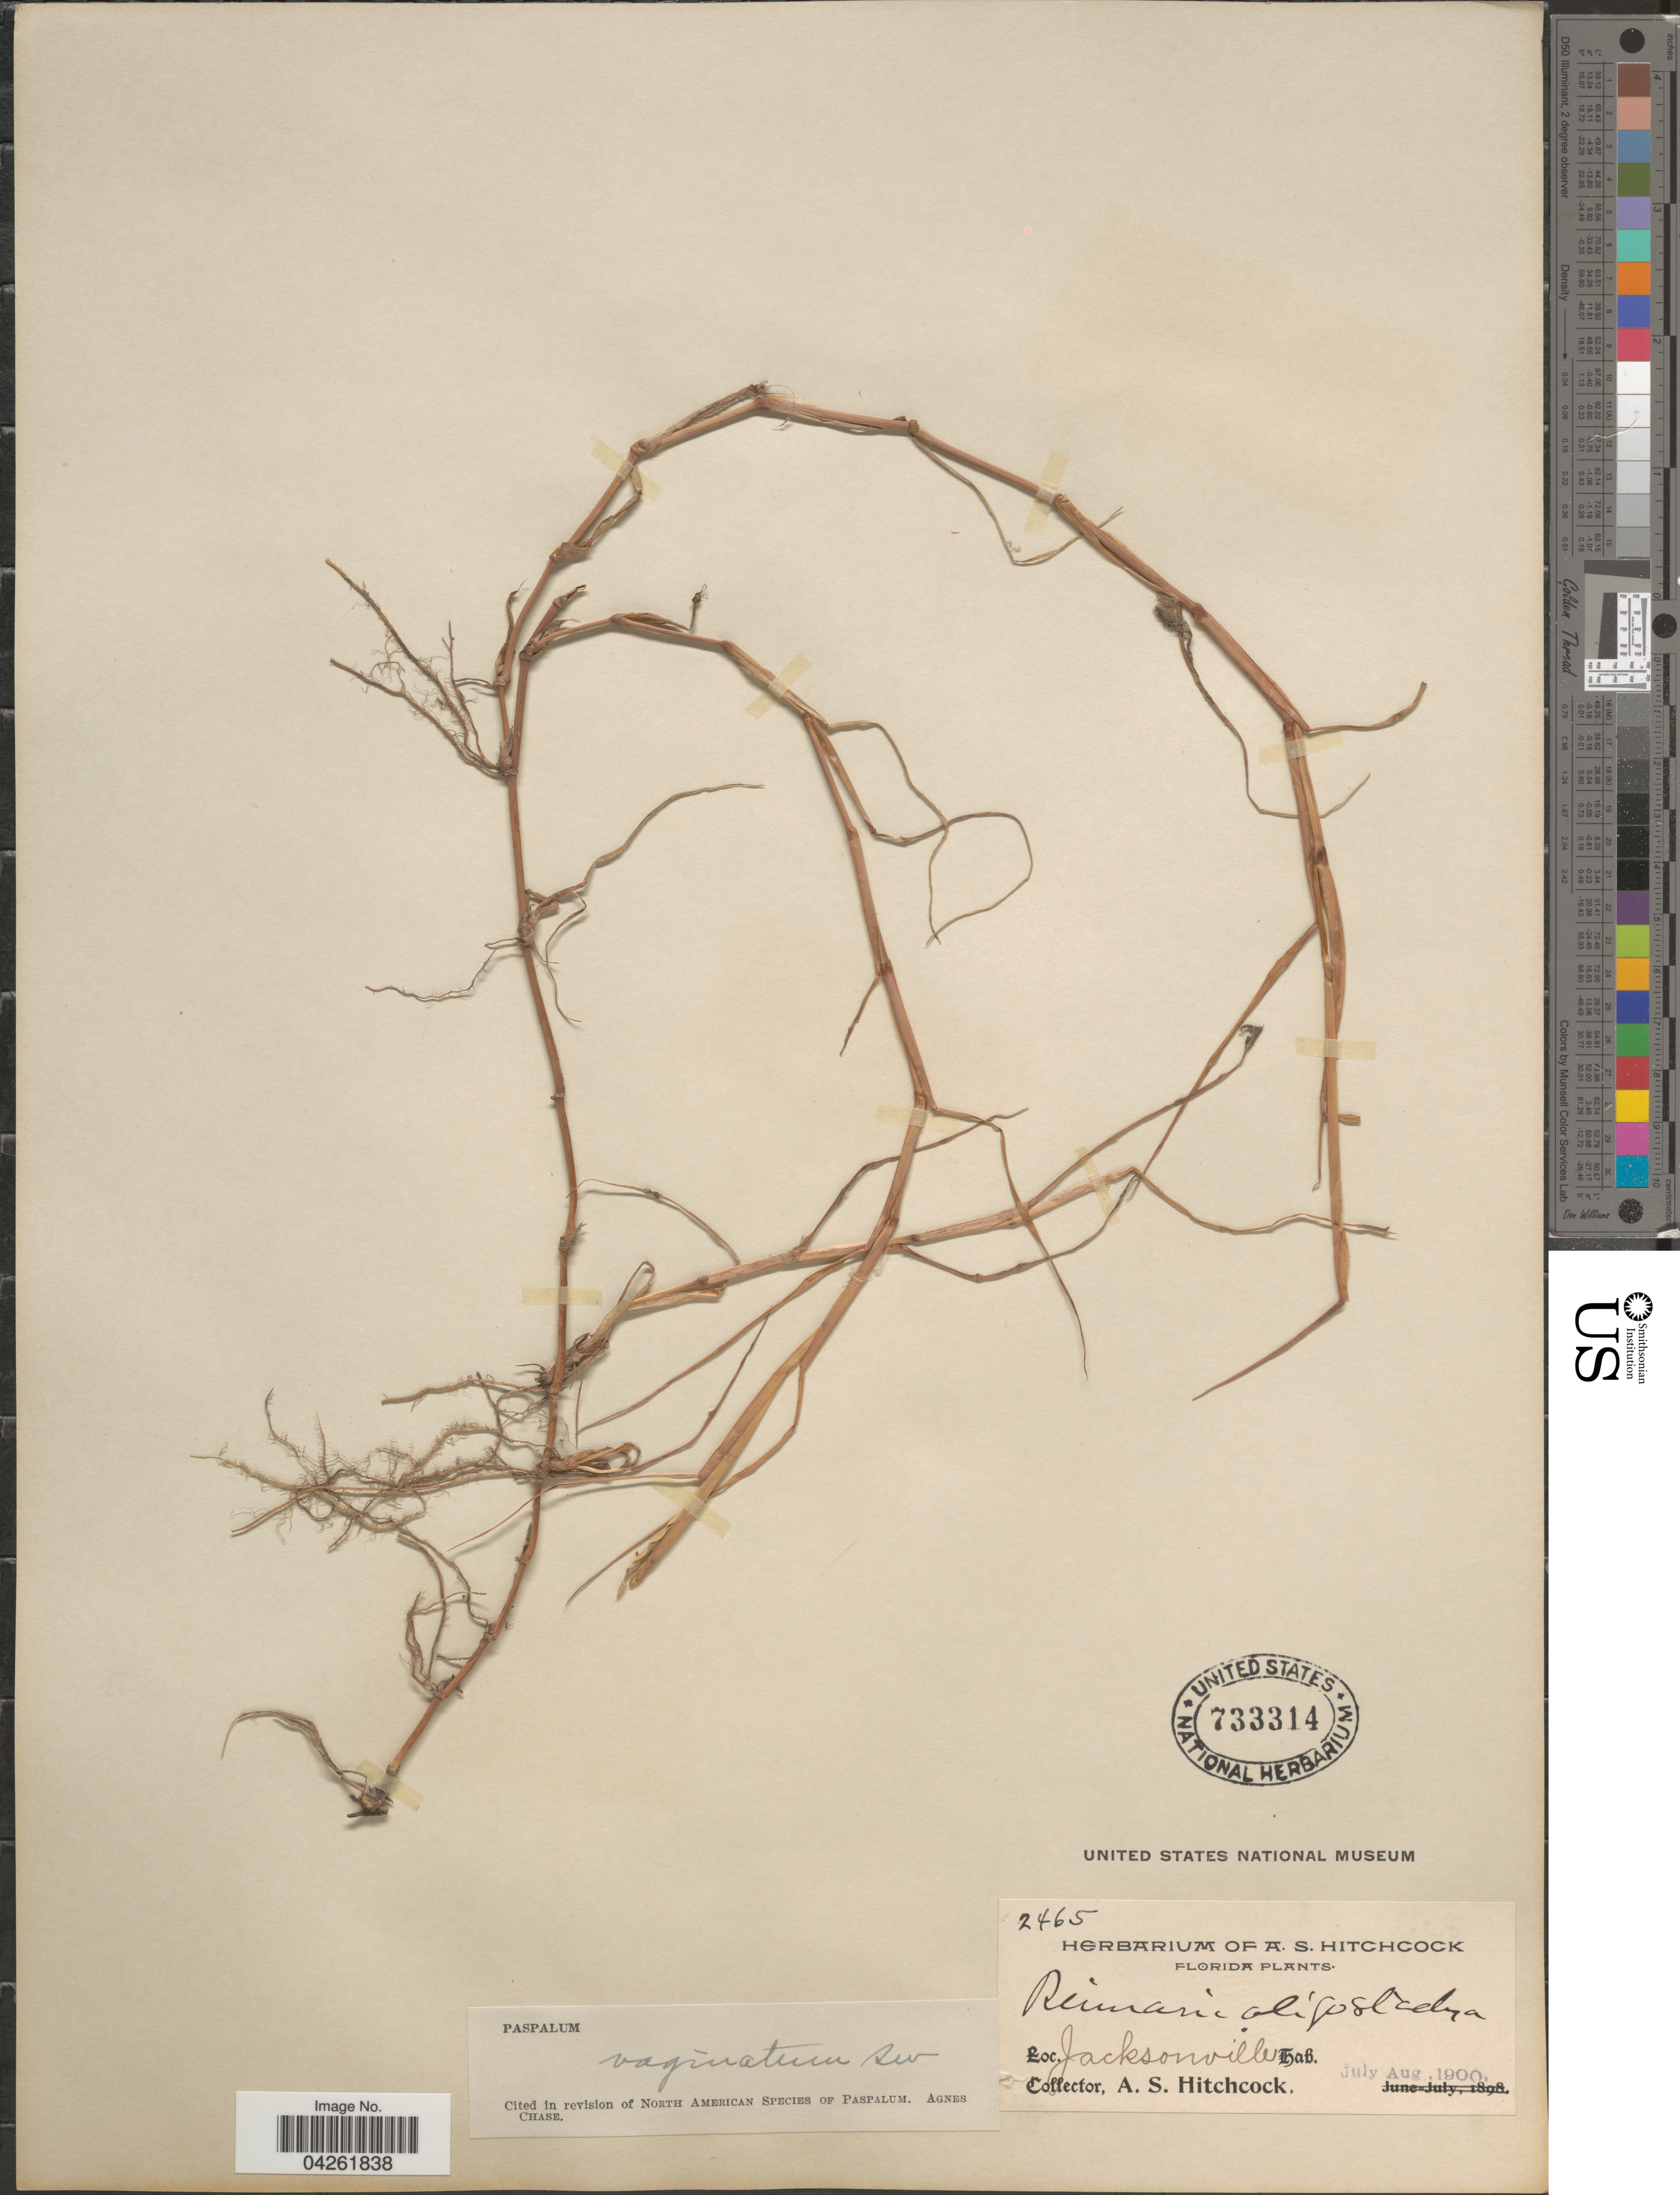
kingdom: Plantae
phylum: Tracheophyta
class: Liliopsida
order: Poales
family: Poaceae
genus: Paspalum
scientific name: Paspalum distichum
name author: L.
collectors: A. S. Hitchcock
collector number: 2465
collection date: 1900-07/1900-08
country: United States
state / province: Florida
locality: Jacksonville.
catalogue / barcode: US 733314